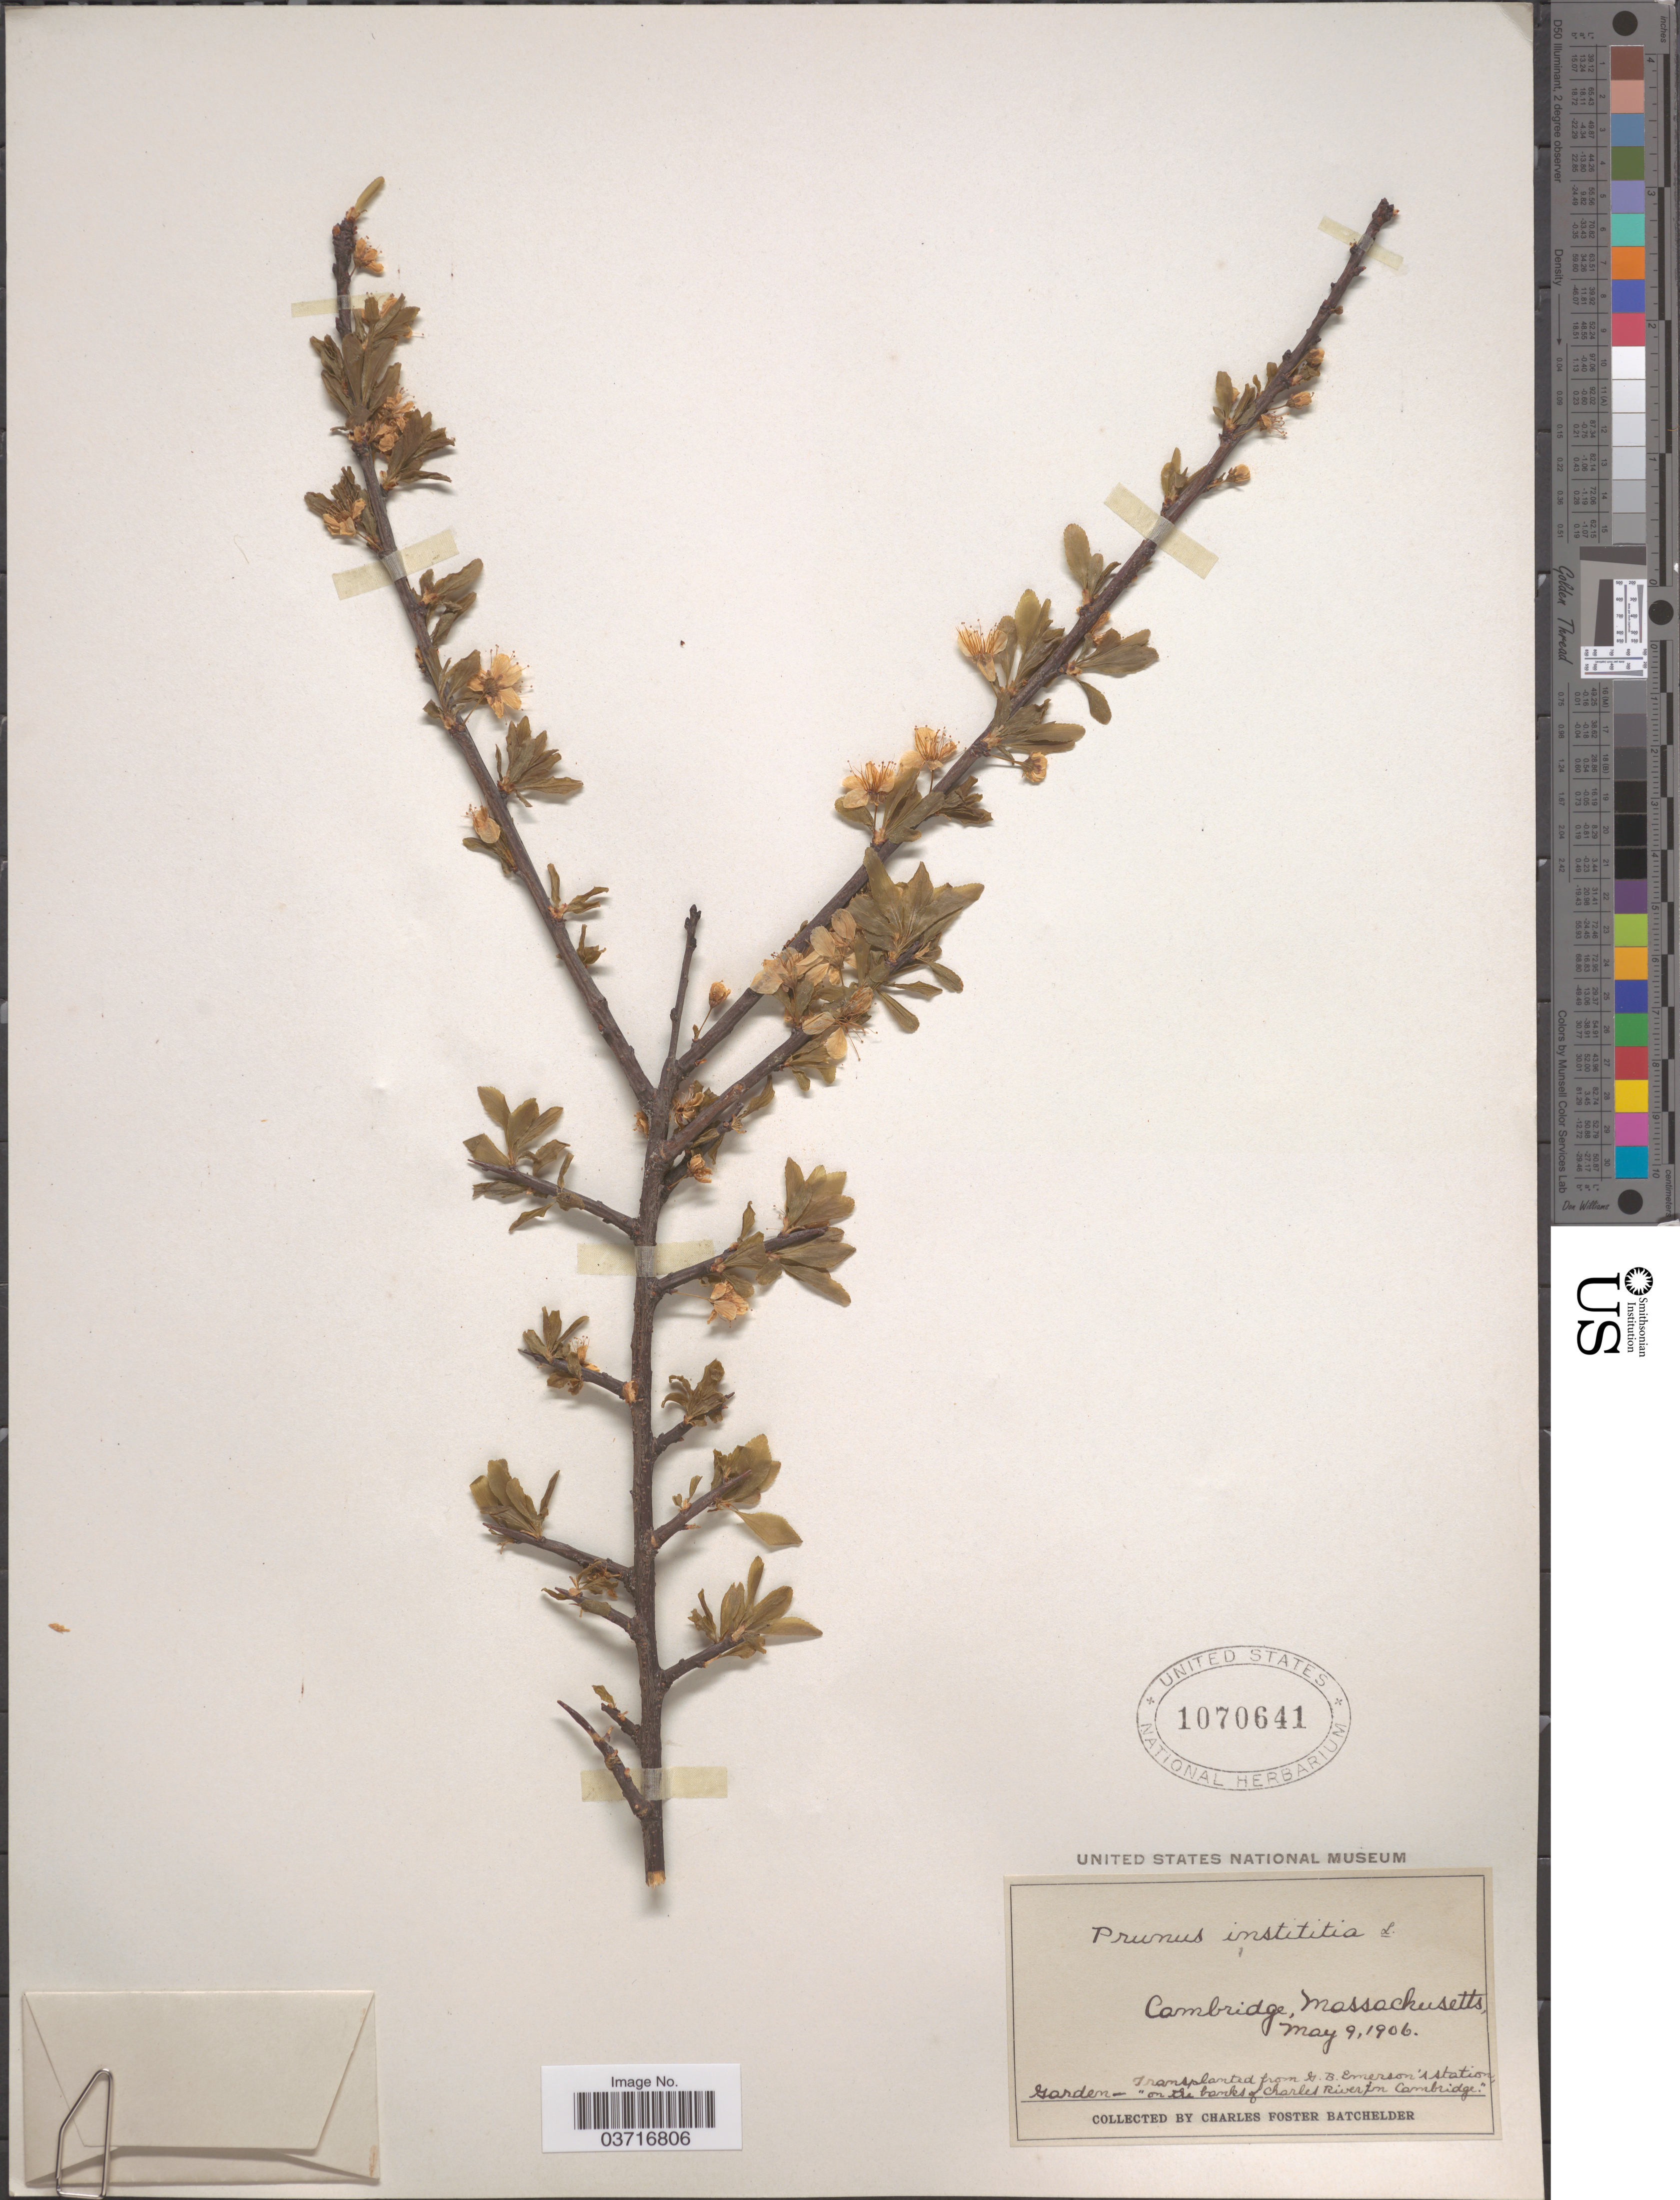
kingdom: Plantae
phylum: Tracheophyta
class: Magnoliopsida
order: Rosales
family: Rosaceae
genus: Prunus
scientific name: Prunus insititia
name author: L.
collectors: C. Batchelder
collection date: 1906-05-09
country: United States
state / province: Massachusetts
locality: Cambridge. G. B. Emerson's station Garden - 'on the banks of Charles Riverton Cambridge.' [unsure placement]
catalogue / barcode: US 1070641